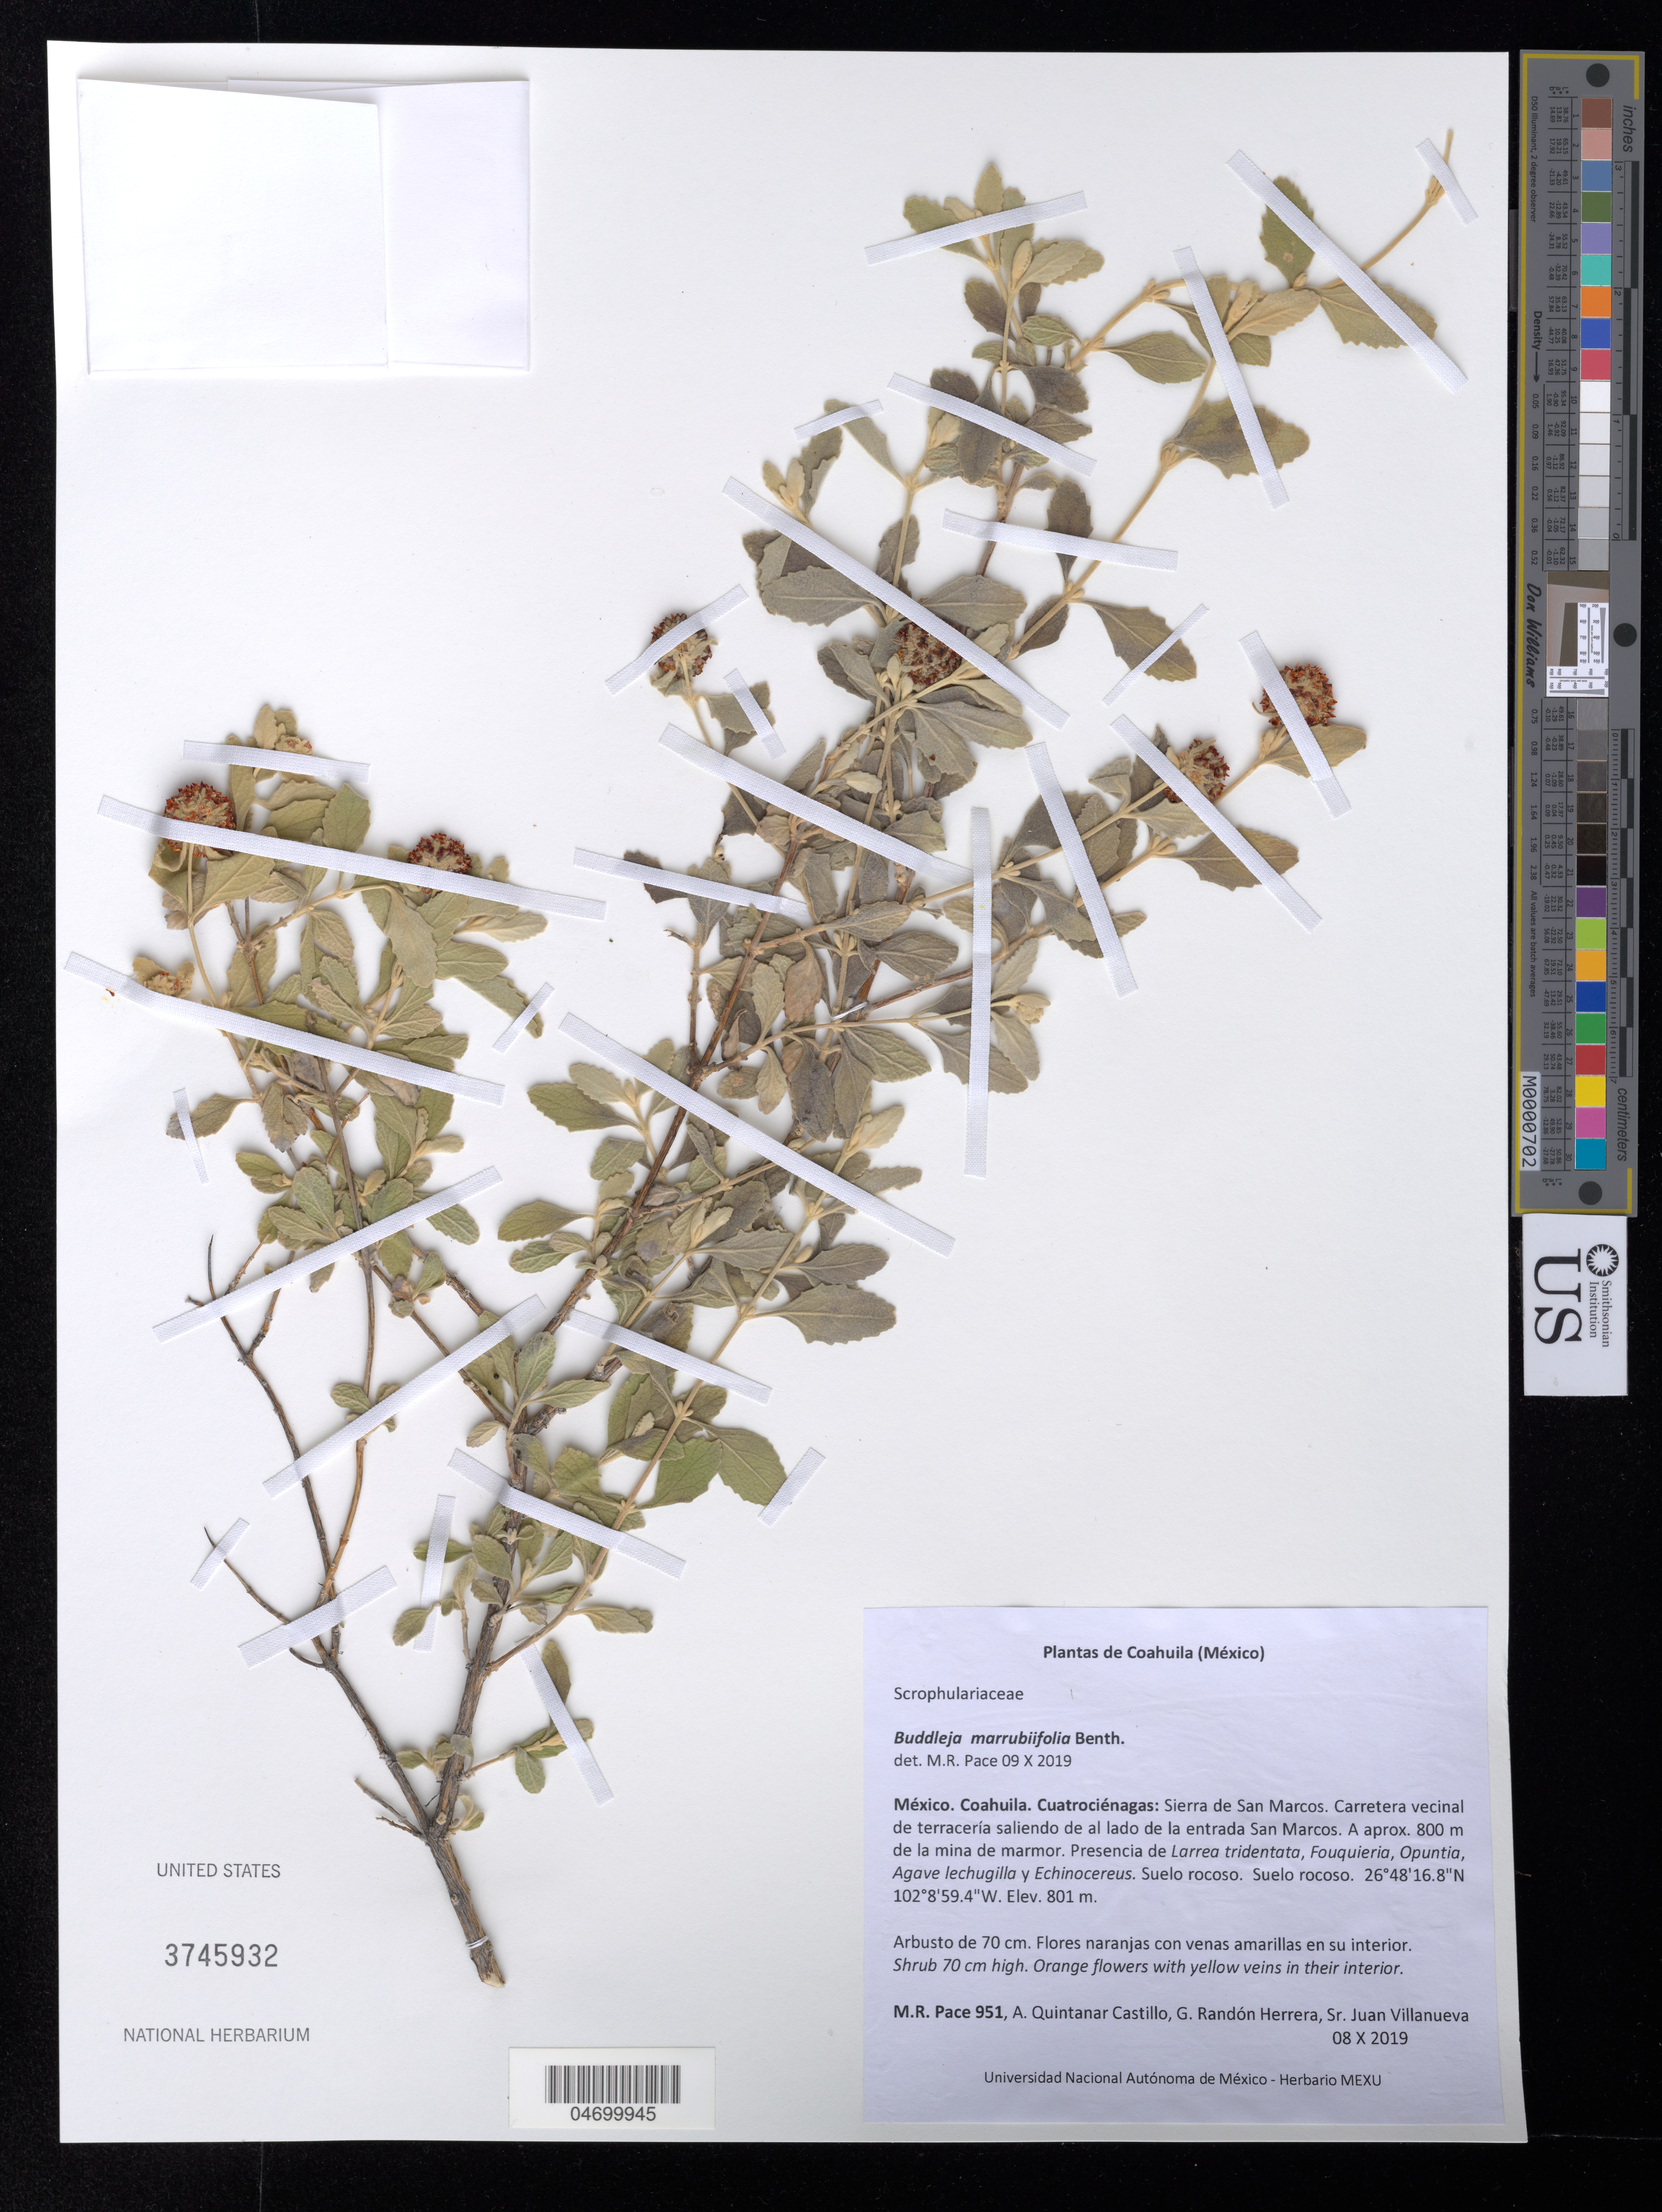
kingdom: Plantae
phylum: Tracheophyta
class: Magnoliopsida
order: Lamiales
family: Scrophulariaceae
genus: Buddleja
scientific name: Buddleja marrubiifolia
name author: Benth.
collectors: M. Pace, A. Quintanar Castillo, G. Randón Herrera & J. Villanueva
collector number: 951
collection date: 2019-10-08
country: Mexico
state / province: Coahuila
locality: Cuatrociénagas: Sierra de San Marcos. Carretera vecinal de terracería saliendo de al lado de la entrada San Marcos. A aprox. 800 m de la mina de marmor.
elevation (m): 801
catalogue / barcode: US 3745932